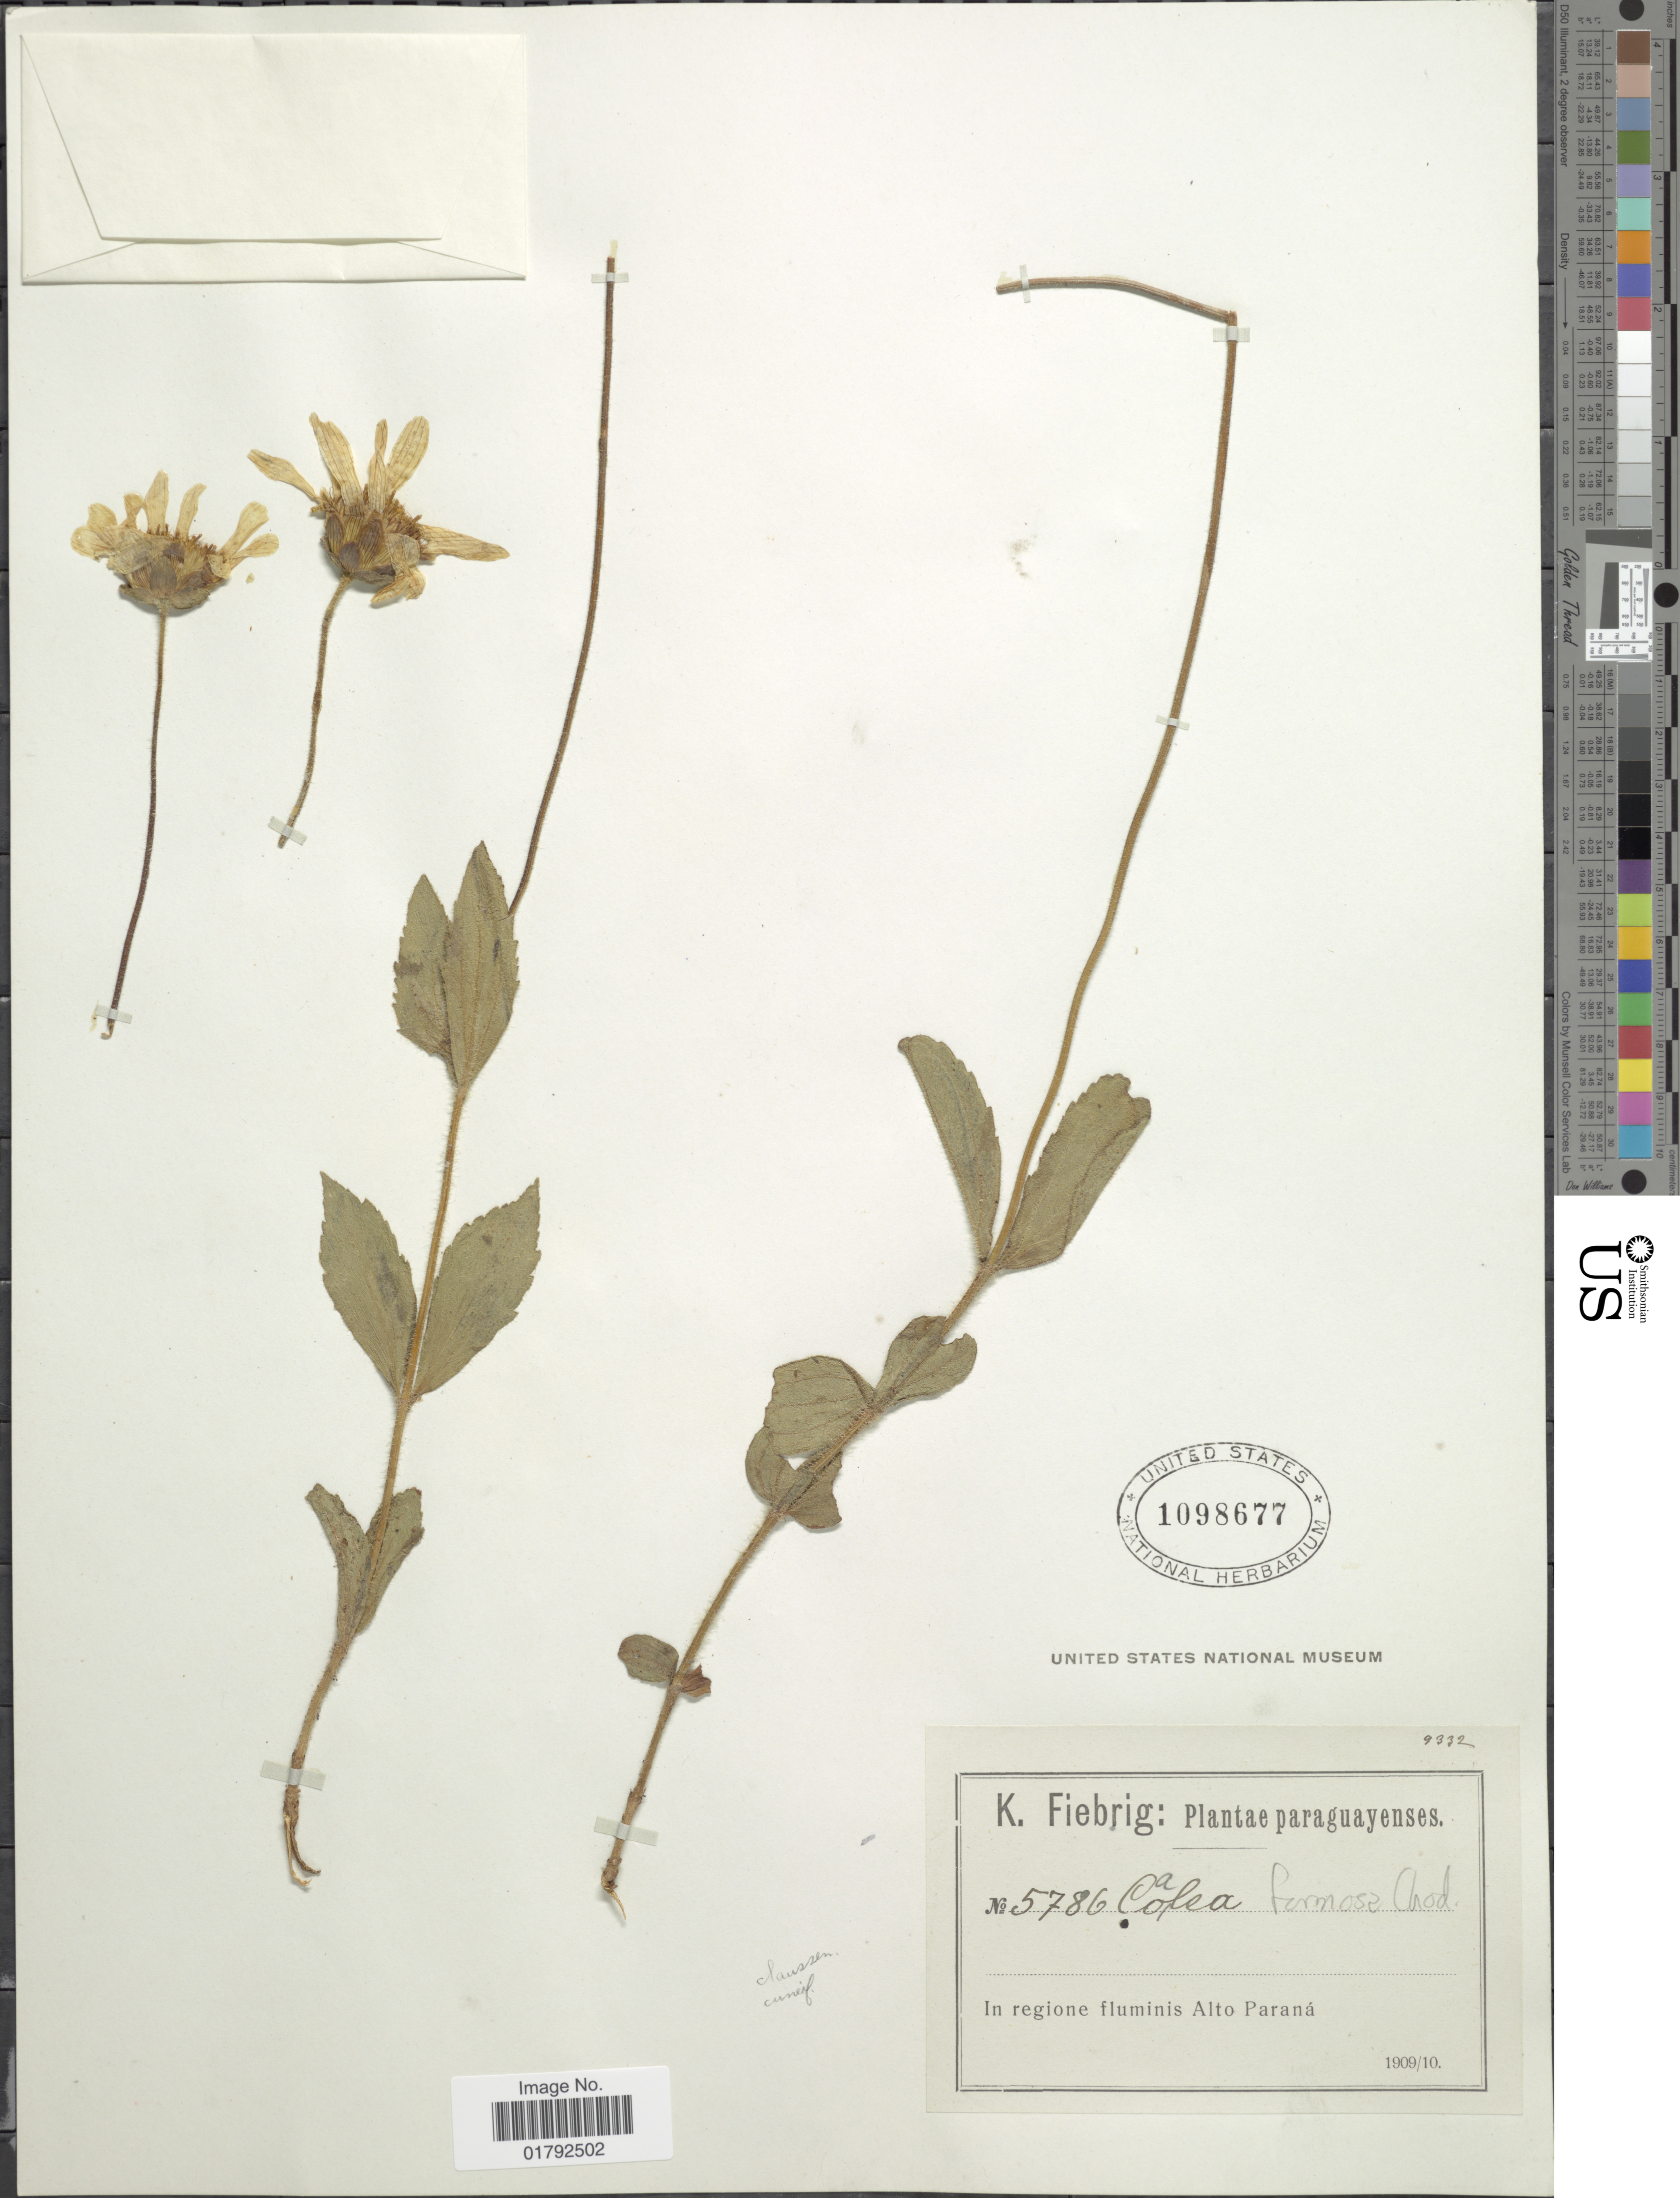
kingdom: Plantae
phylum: Tracheophyta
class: Magnoliopsida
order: Asterales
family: Asteraceae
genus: Calea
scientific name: Calea cuneifolia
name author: DC.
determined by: Bueno, Vinicius Resende, (ICN), Universidade Federal do Rio Grande do Sul (BRAZIL)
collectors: K. Fiebrig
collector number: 5786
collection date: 1909/1910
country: Paraguay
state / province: Alto Parana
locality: In regione fluminis Alto Paraná.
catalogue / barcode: US 1098677